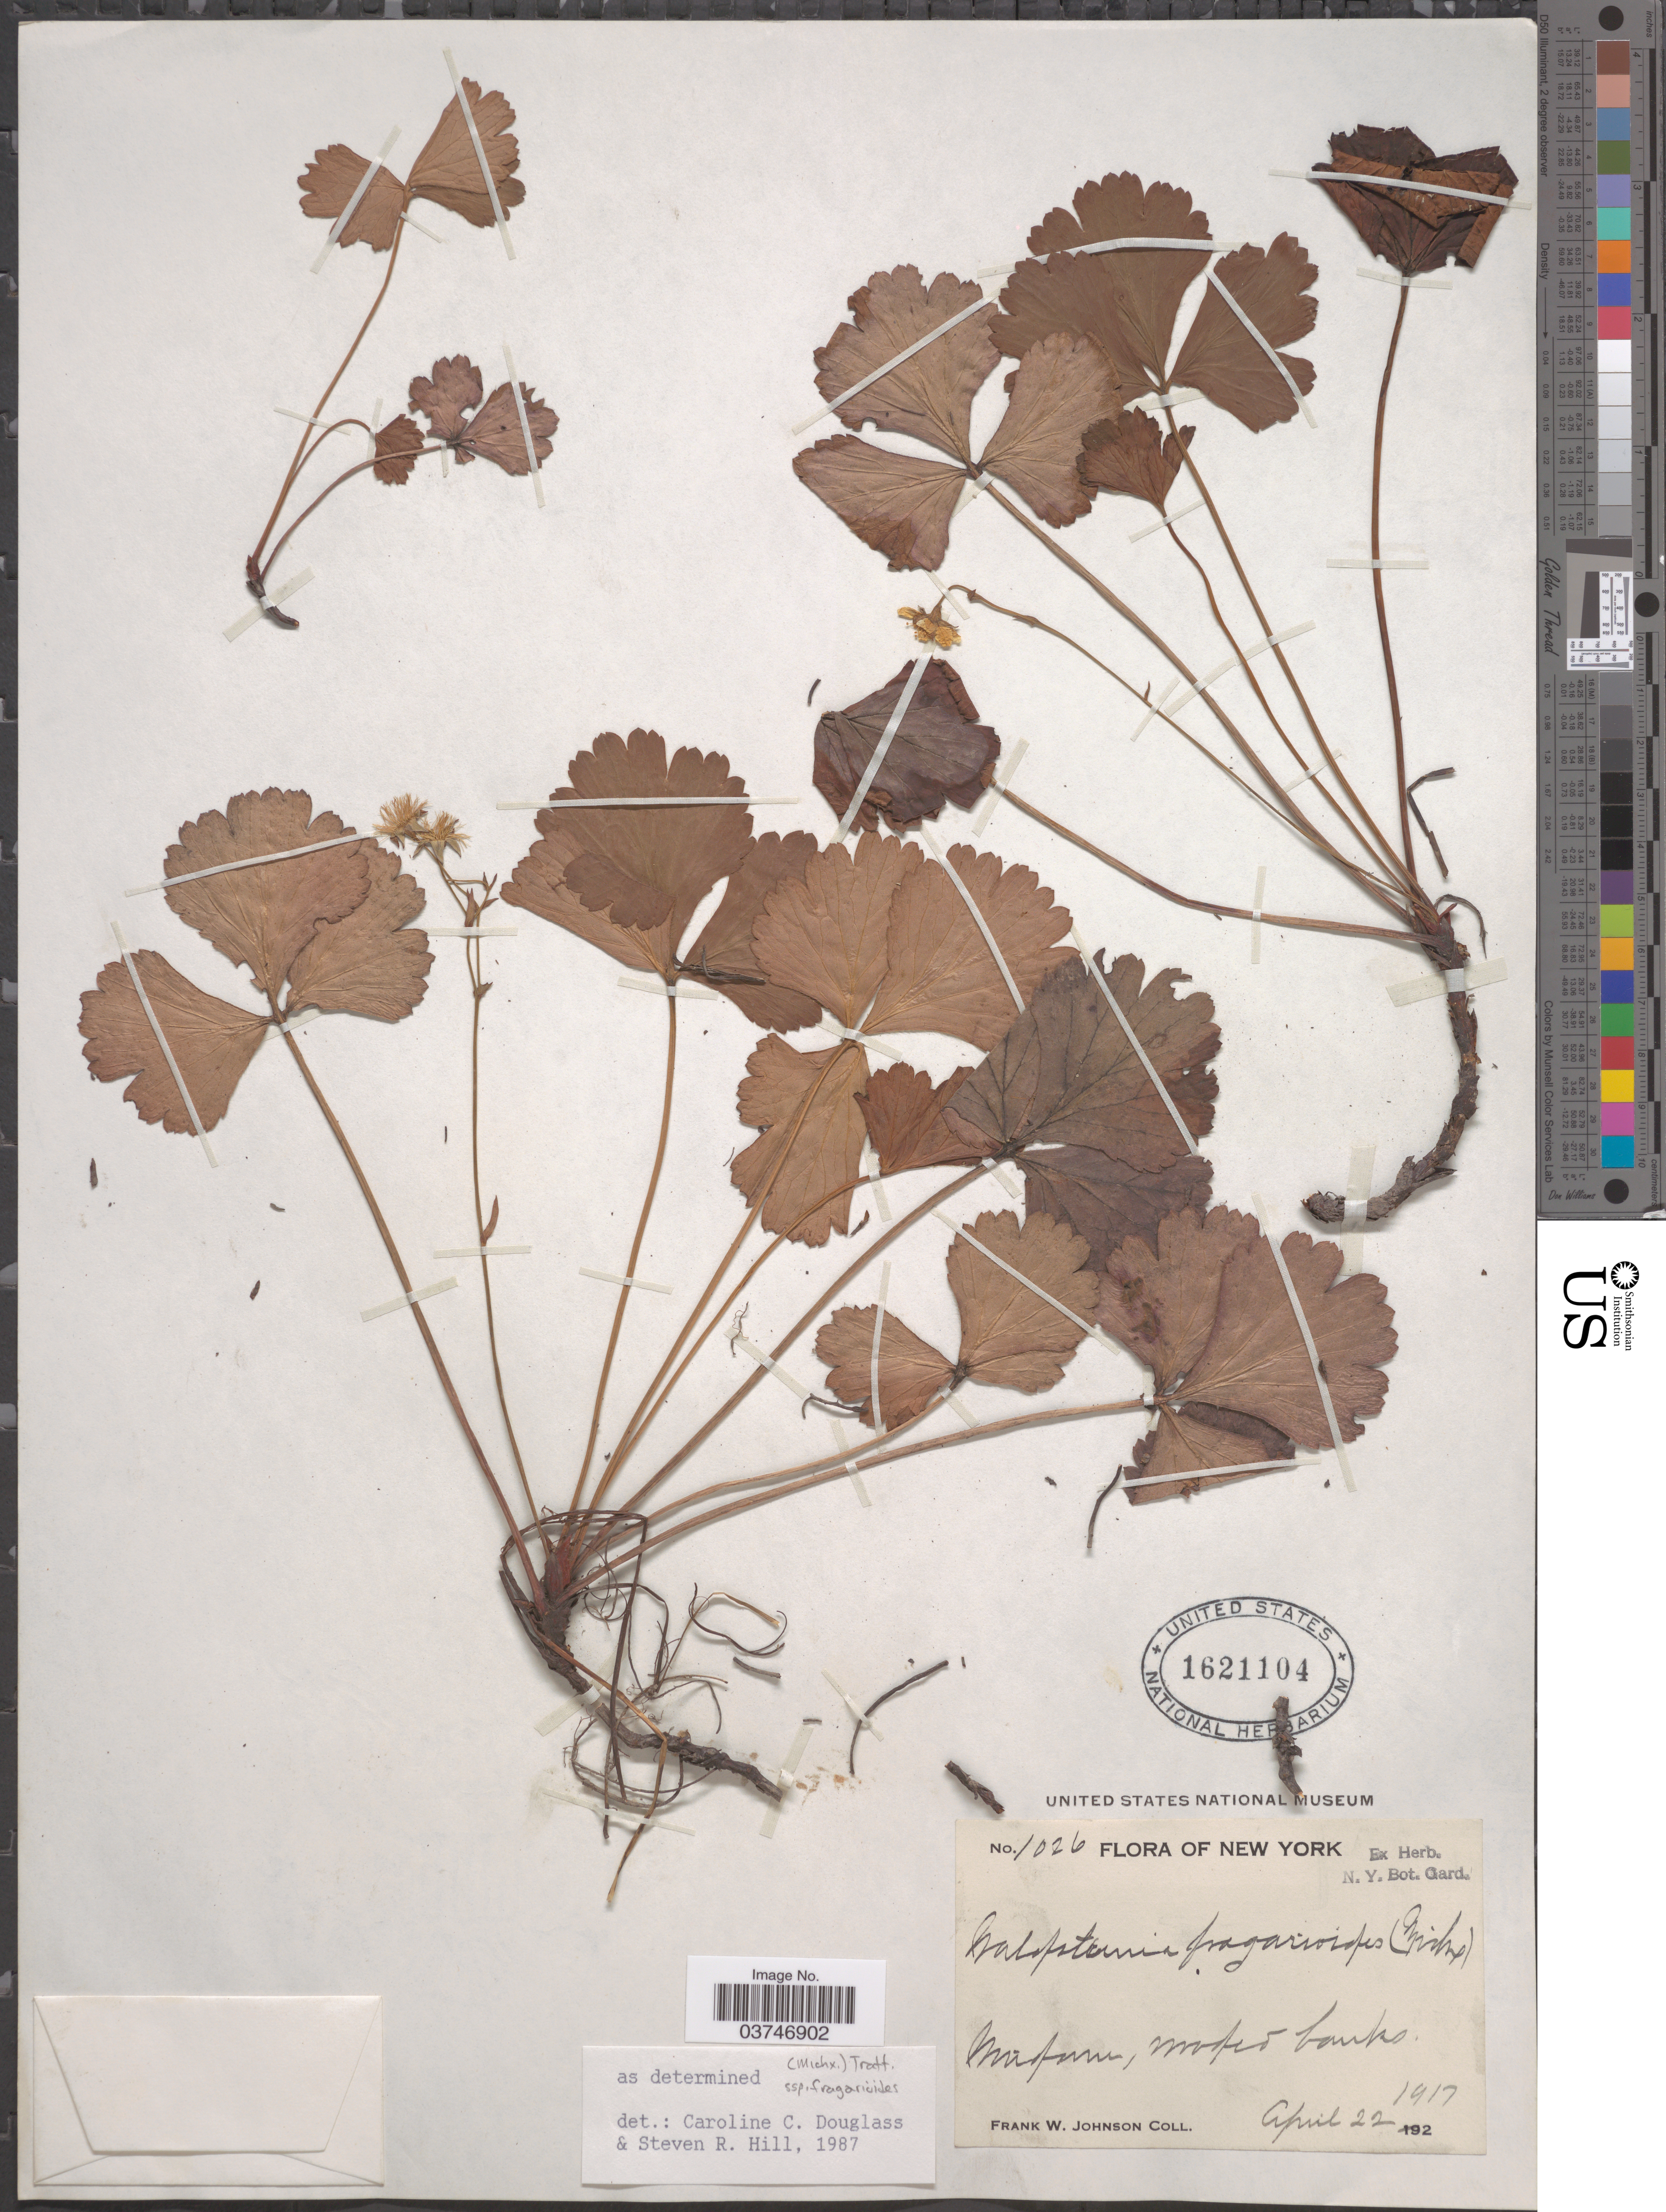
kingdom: Plantae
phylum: Tracheophyta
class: Magnoliopsida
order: Rosales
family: Rosaceae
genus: Waldsteinia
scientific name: Waldsteinia fragarioides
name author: (Michx.) Tratt.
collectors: F. W. Johnson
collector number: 1026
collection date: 1917-04-22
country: United States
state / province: New York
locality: Mufarm. [interpreted]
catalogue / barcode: US 1621104